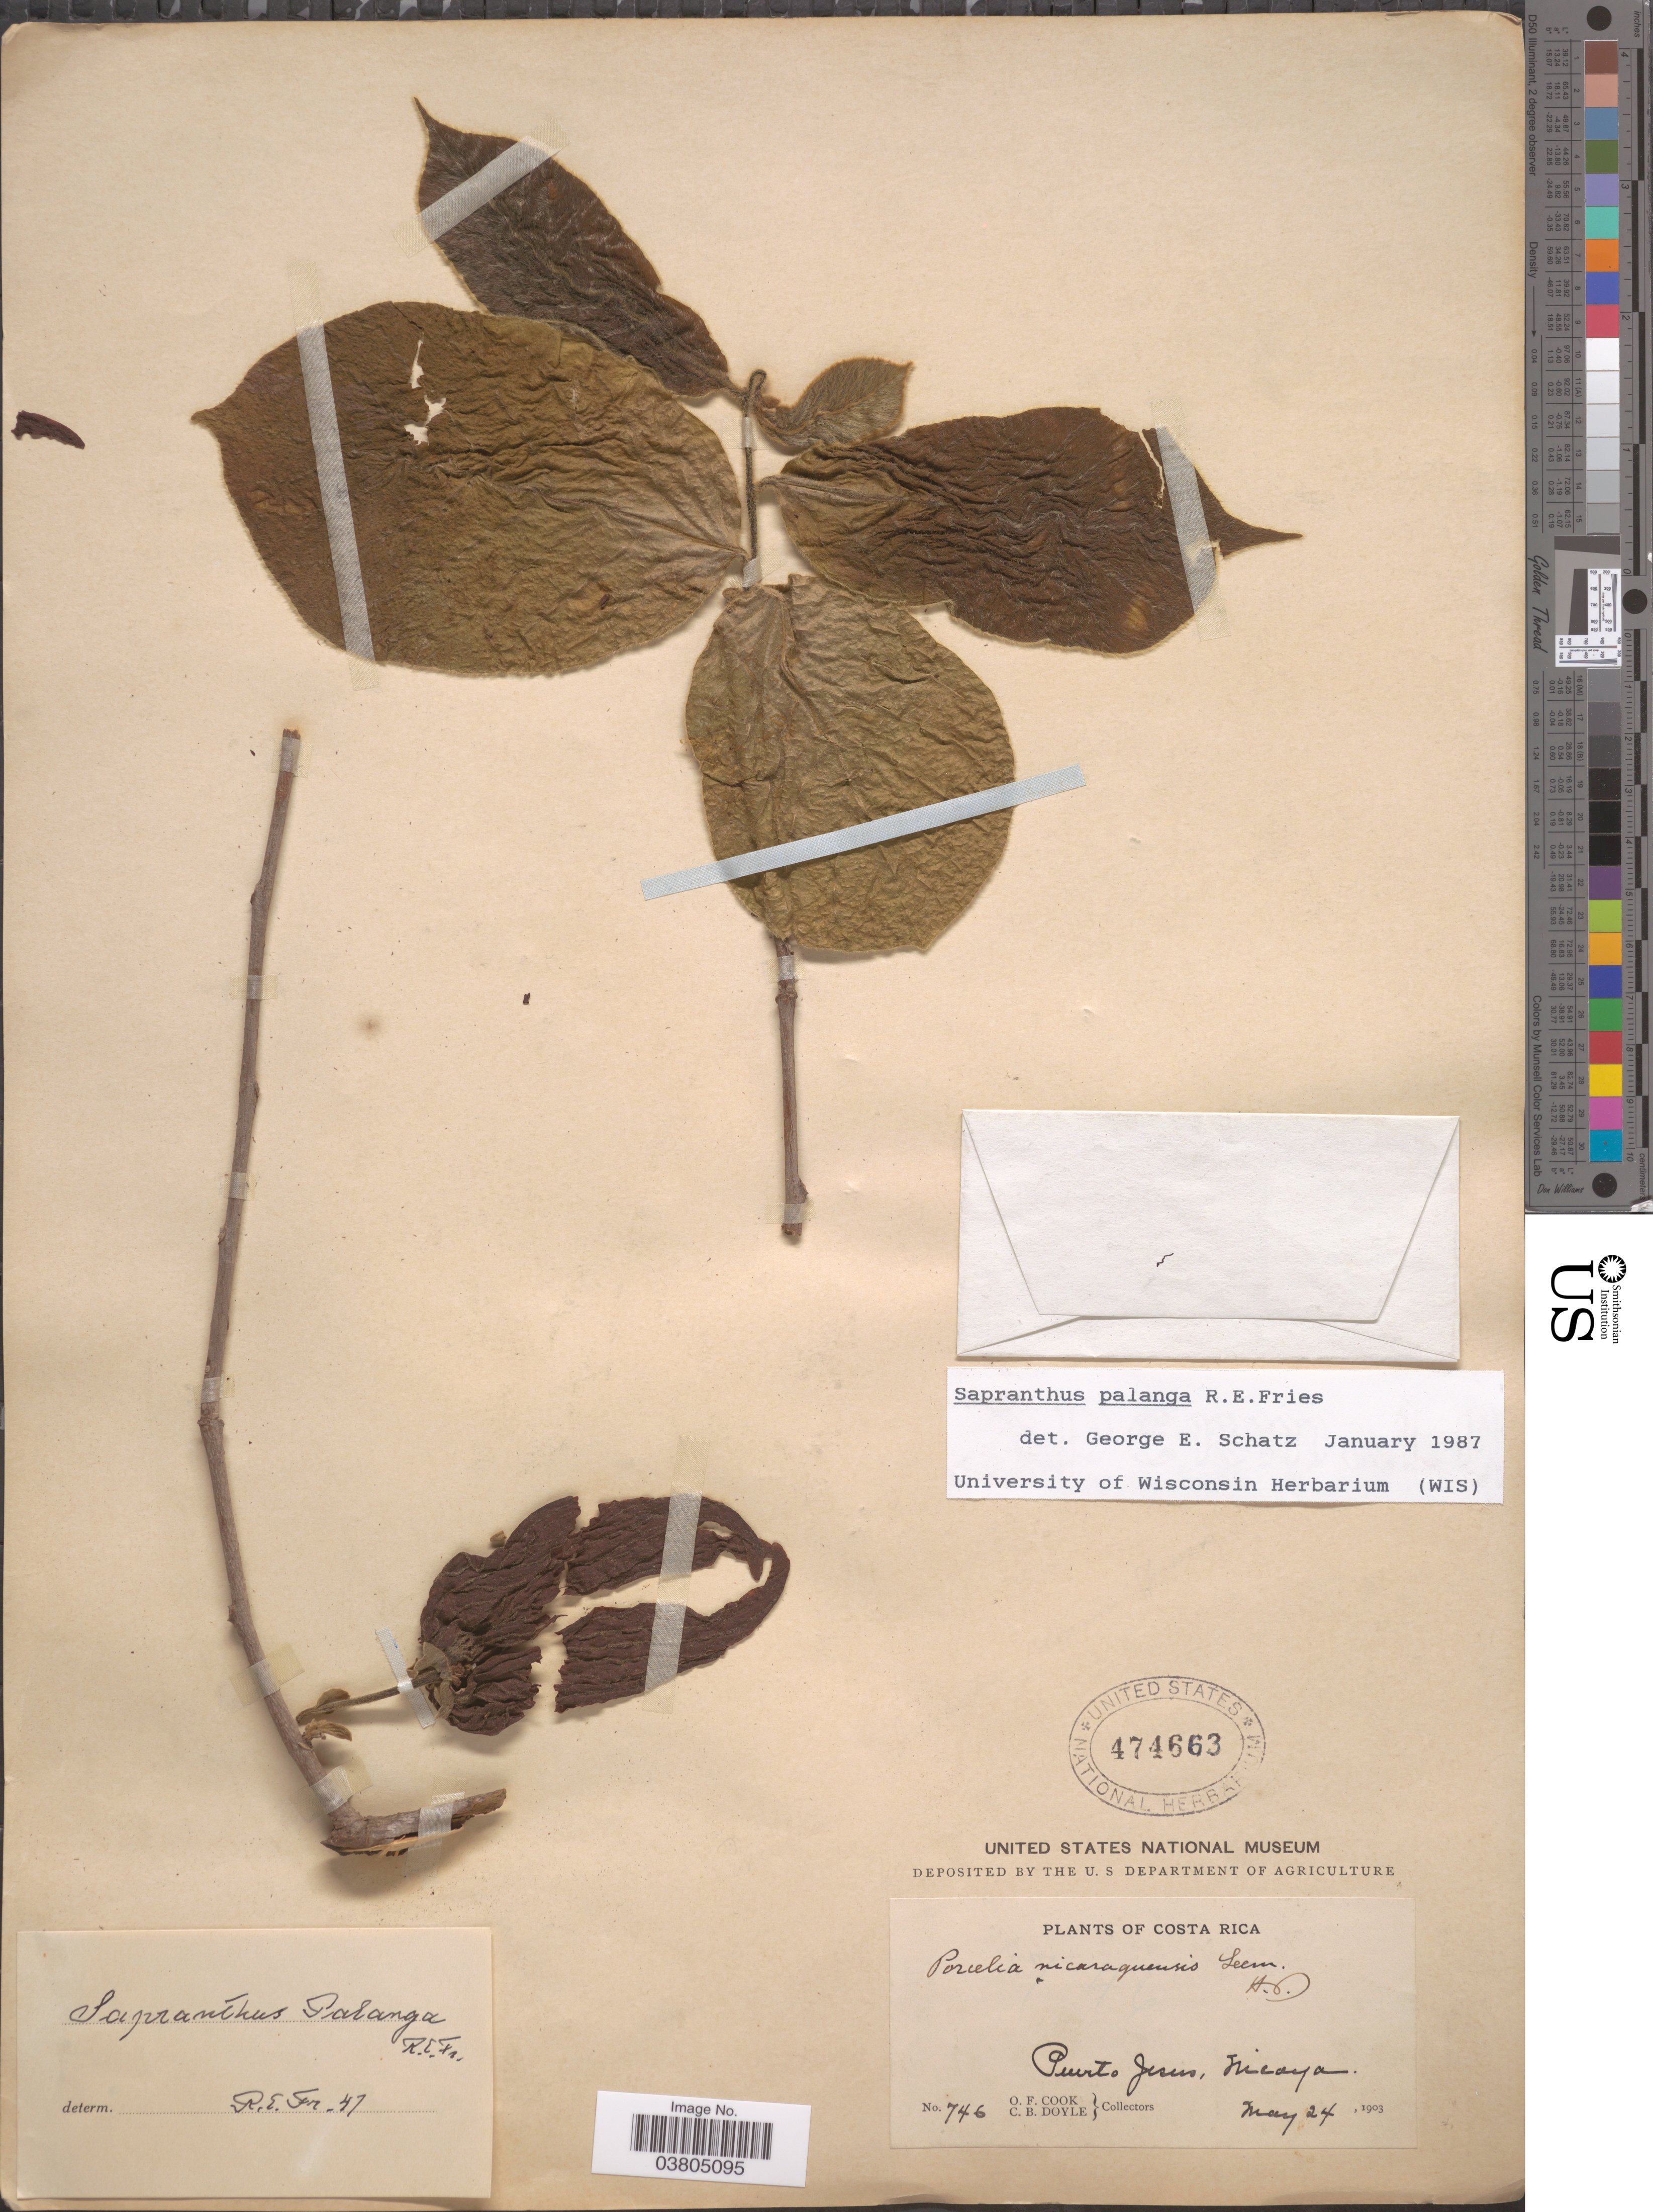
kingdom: Plantae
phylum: Tracheophyta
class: Magnoliopsida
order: Magnoliales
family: Annonaceae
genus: Sapranthus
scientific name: Sapranthus palanga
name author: R.E. Fr.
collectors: O. F. Cook & C. Doyle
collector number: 746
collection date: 1903-05-24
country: Costa Rica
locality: Puerto Jesus, Nicaya.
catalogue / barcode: US 474663